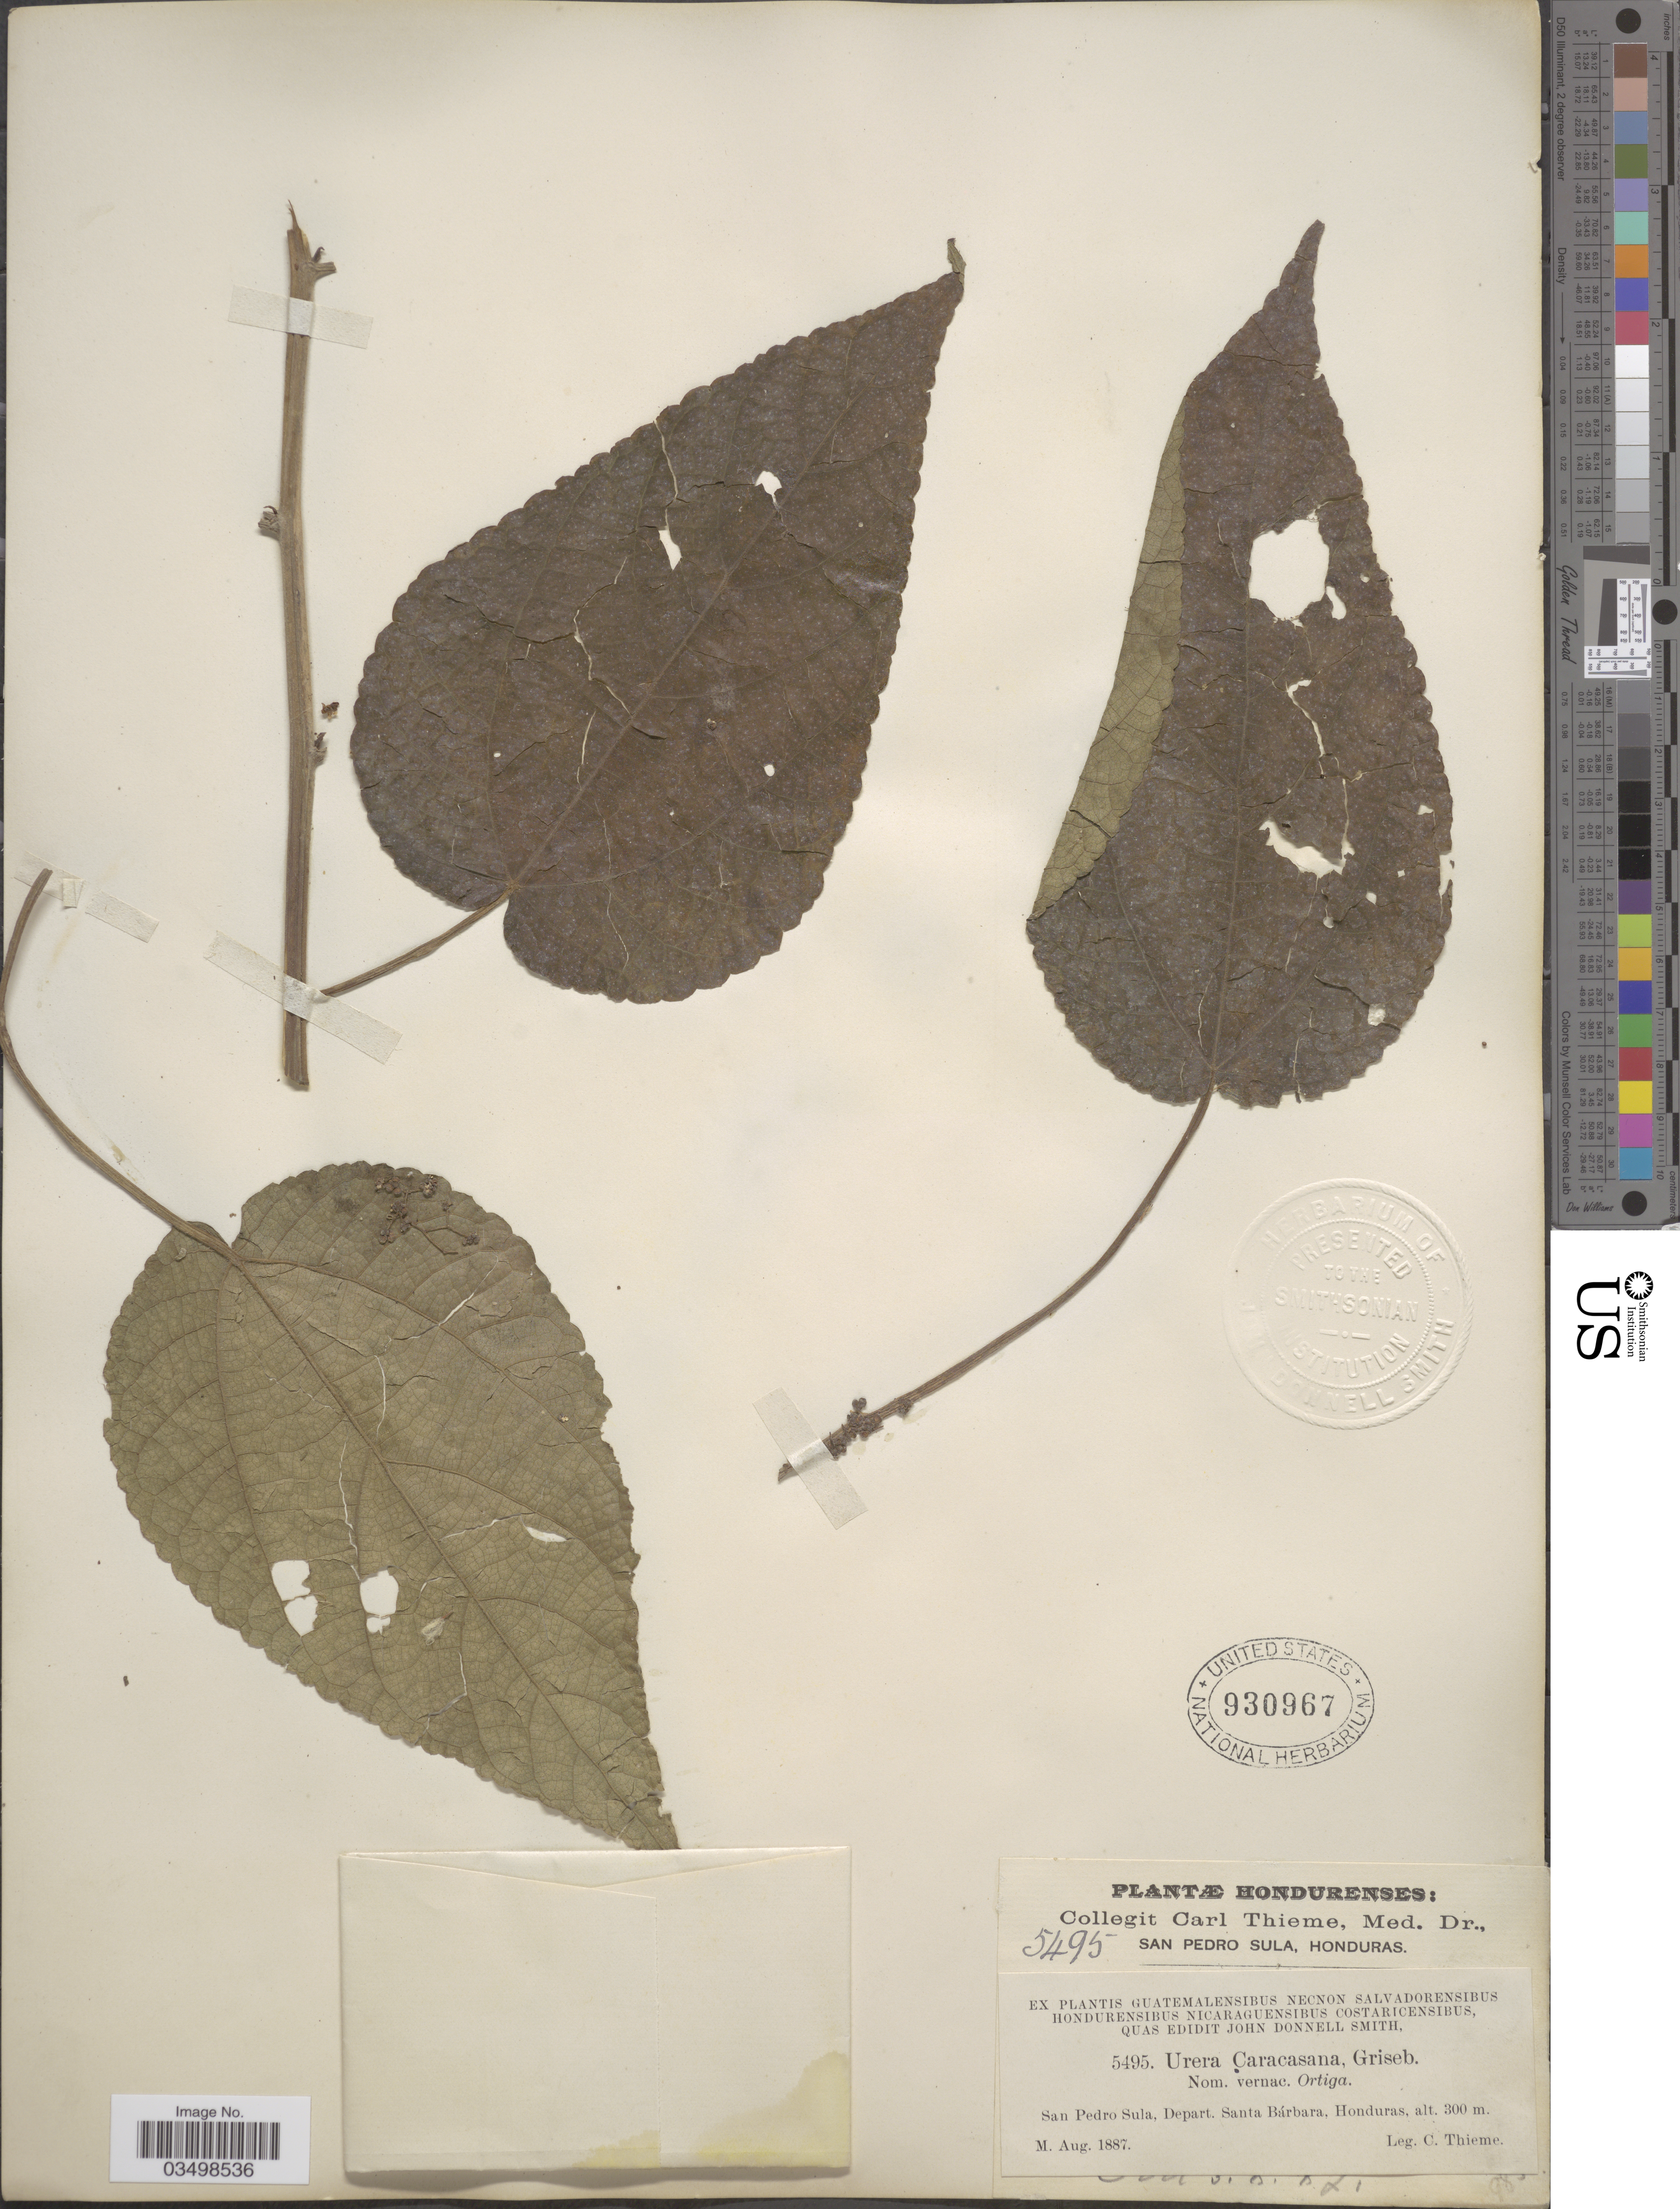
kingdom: Plantae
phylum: Tracheophyta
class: Magnoliopsida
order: Rosales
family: Urticaceae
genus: Urera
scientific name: Urera caracasana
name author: (Jacq.) Gaudich. ex Griseb.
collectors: C. Thieme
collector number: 5495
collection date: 1887-08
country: Honduras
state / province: Santa Barbara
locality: San Pedro Sula, Depart. Santa Bárbara.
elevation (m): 300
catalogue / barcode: US 930967